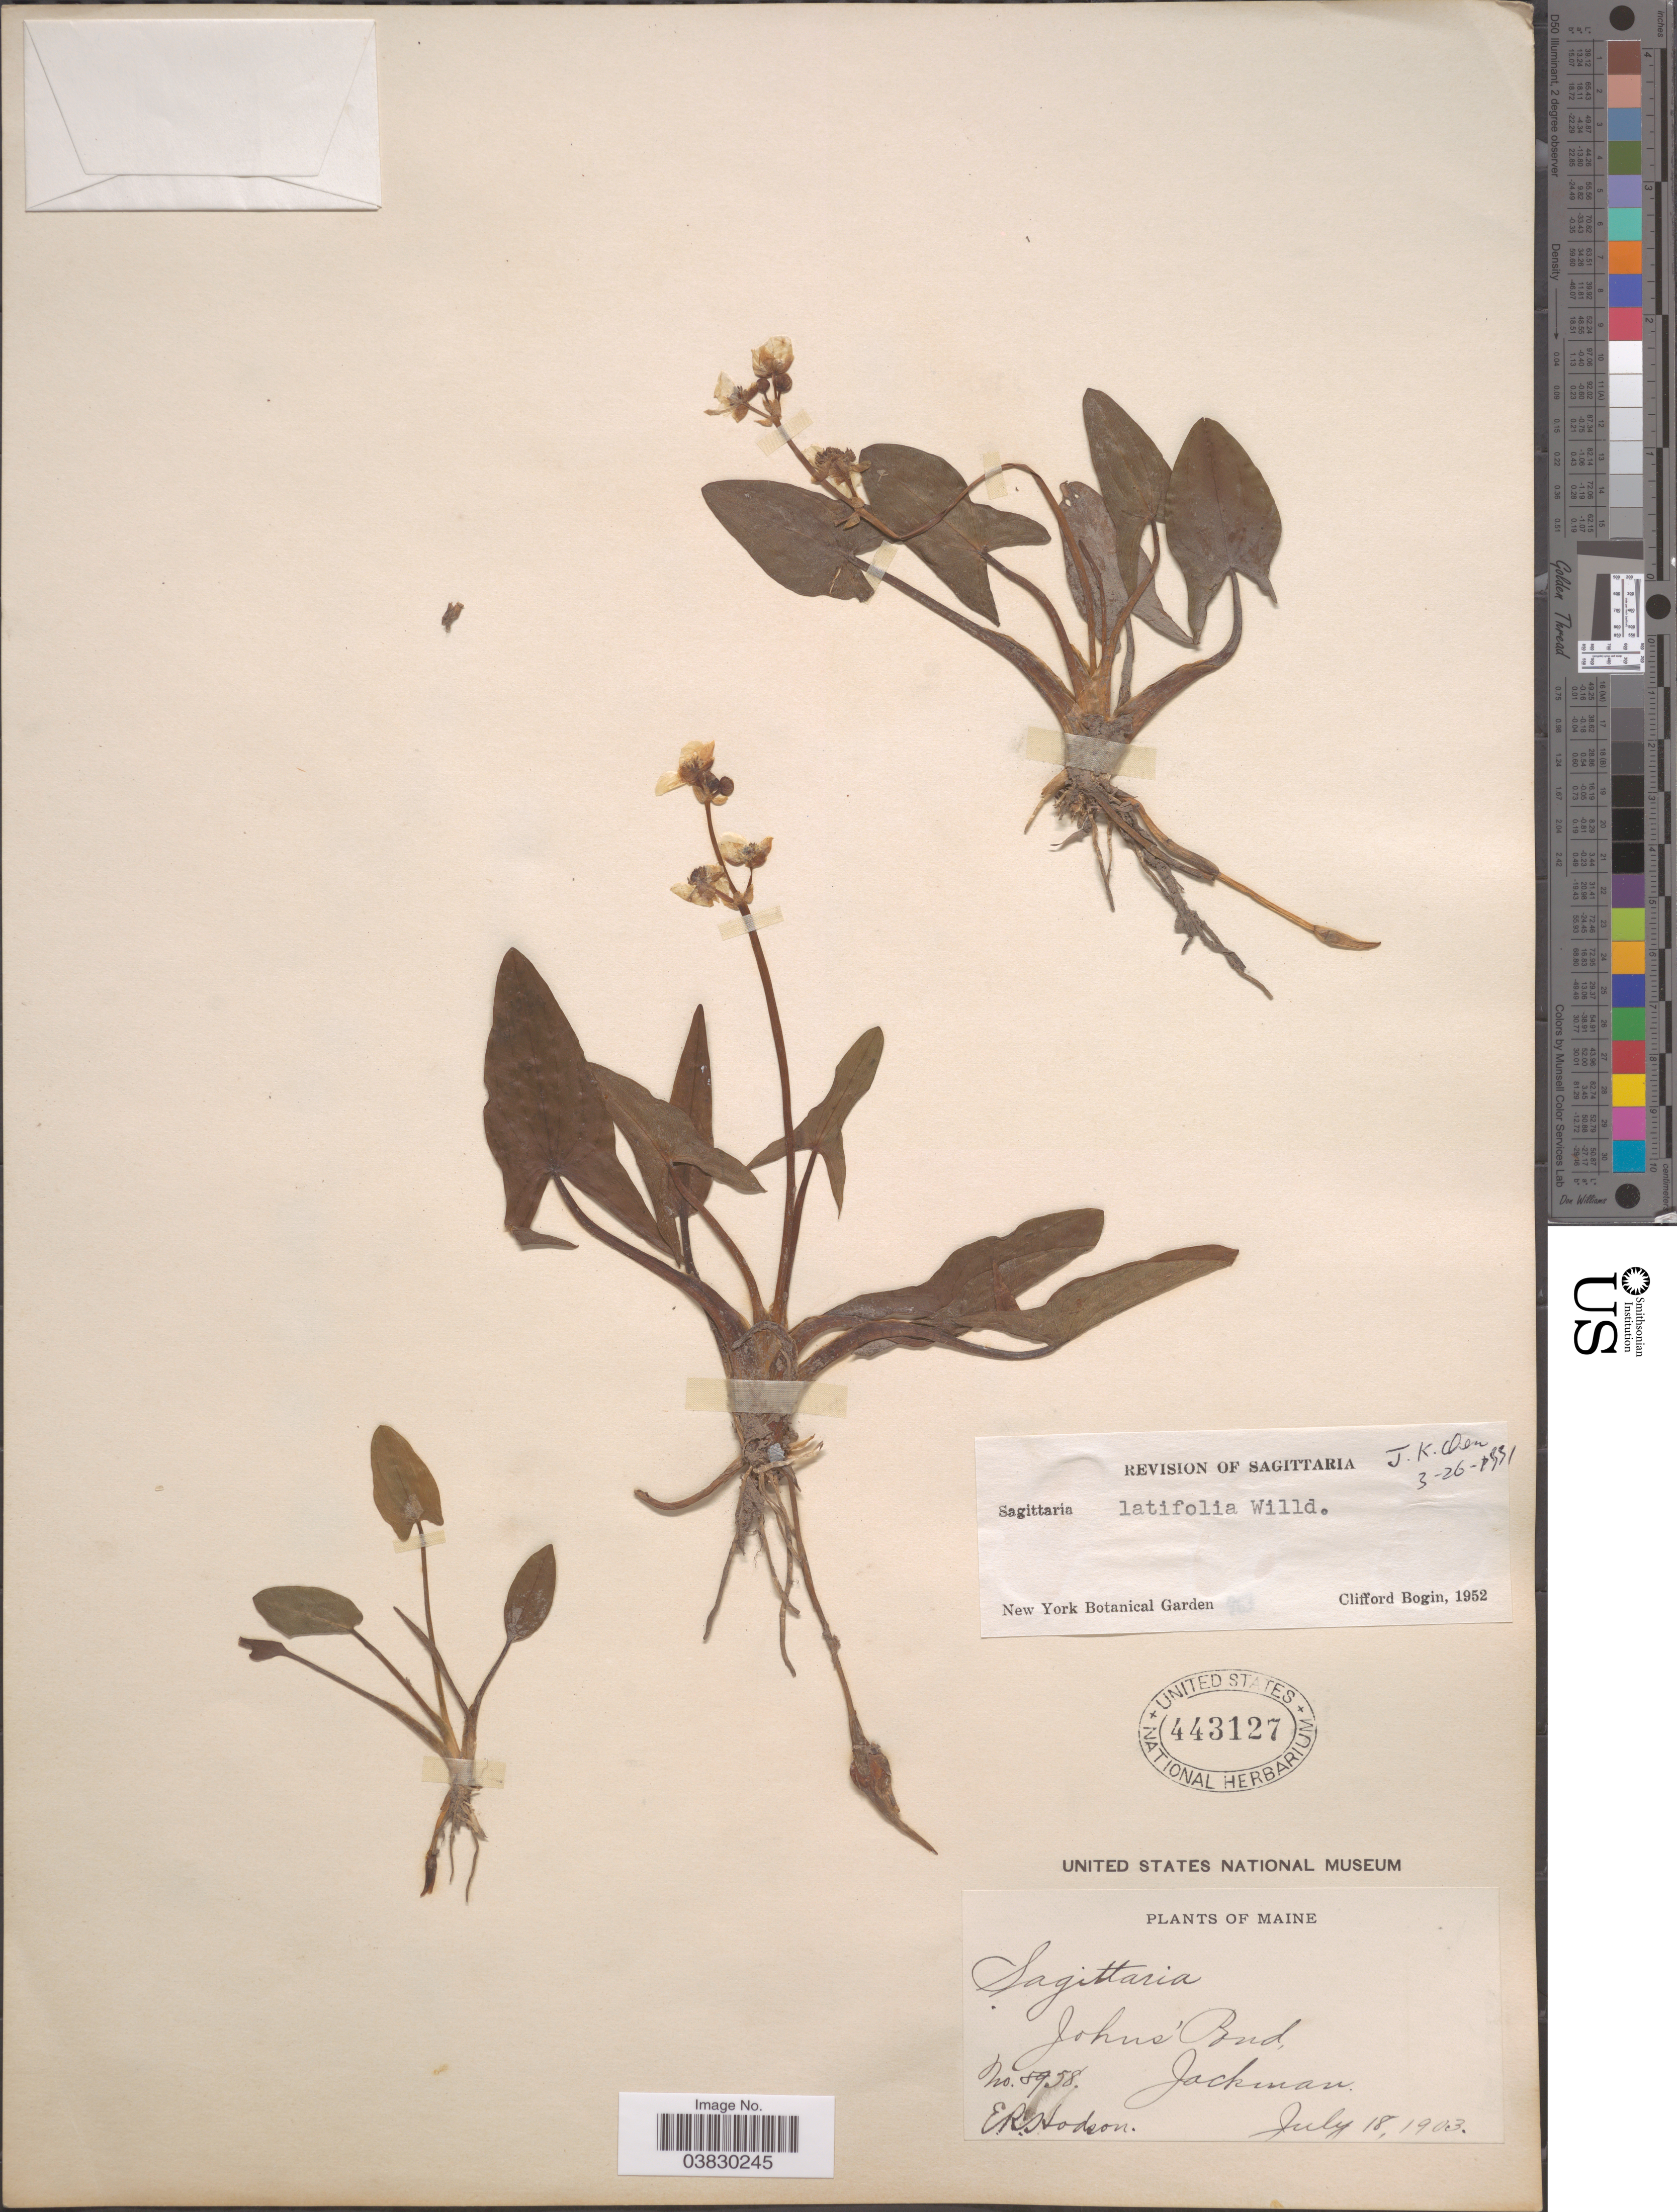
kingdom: Plantae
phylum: Tracheophyta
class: Liliopsida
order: Alismatales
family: Alismataceae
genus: Sagittaria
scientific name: Sagittaria latifolia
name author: Willd.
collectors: E. Hodson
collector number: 5958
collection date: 1903-07-18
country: United States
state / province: Maine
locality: John's Pond, Jackman.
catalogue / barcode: US 443127